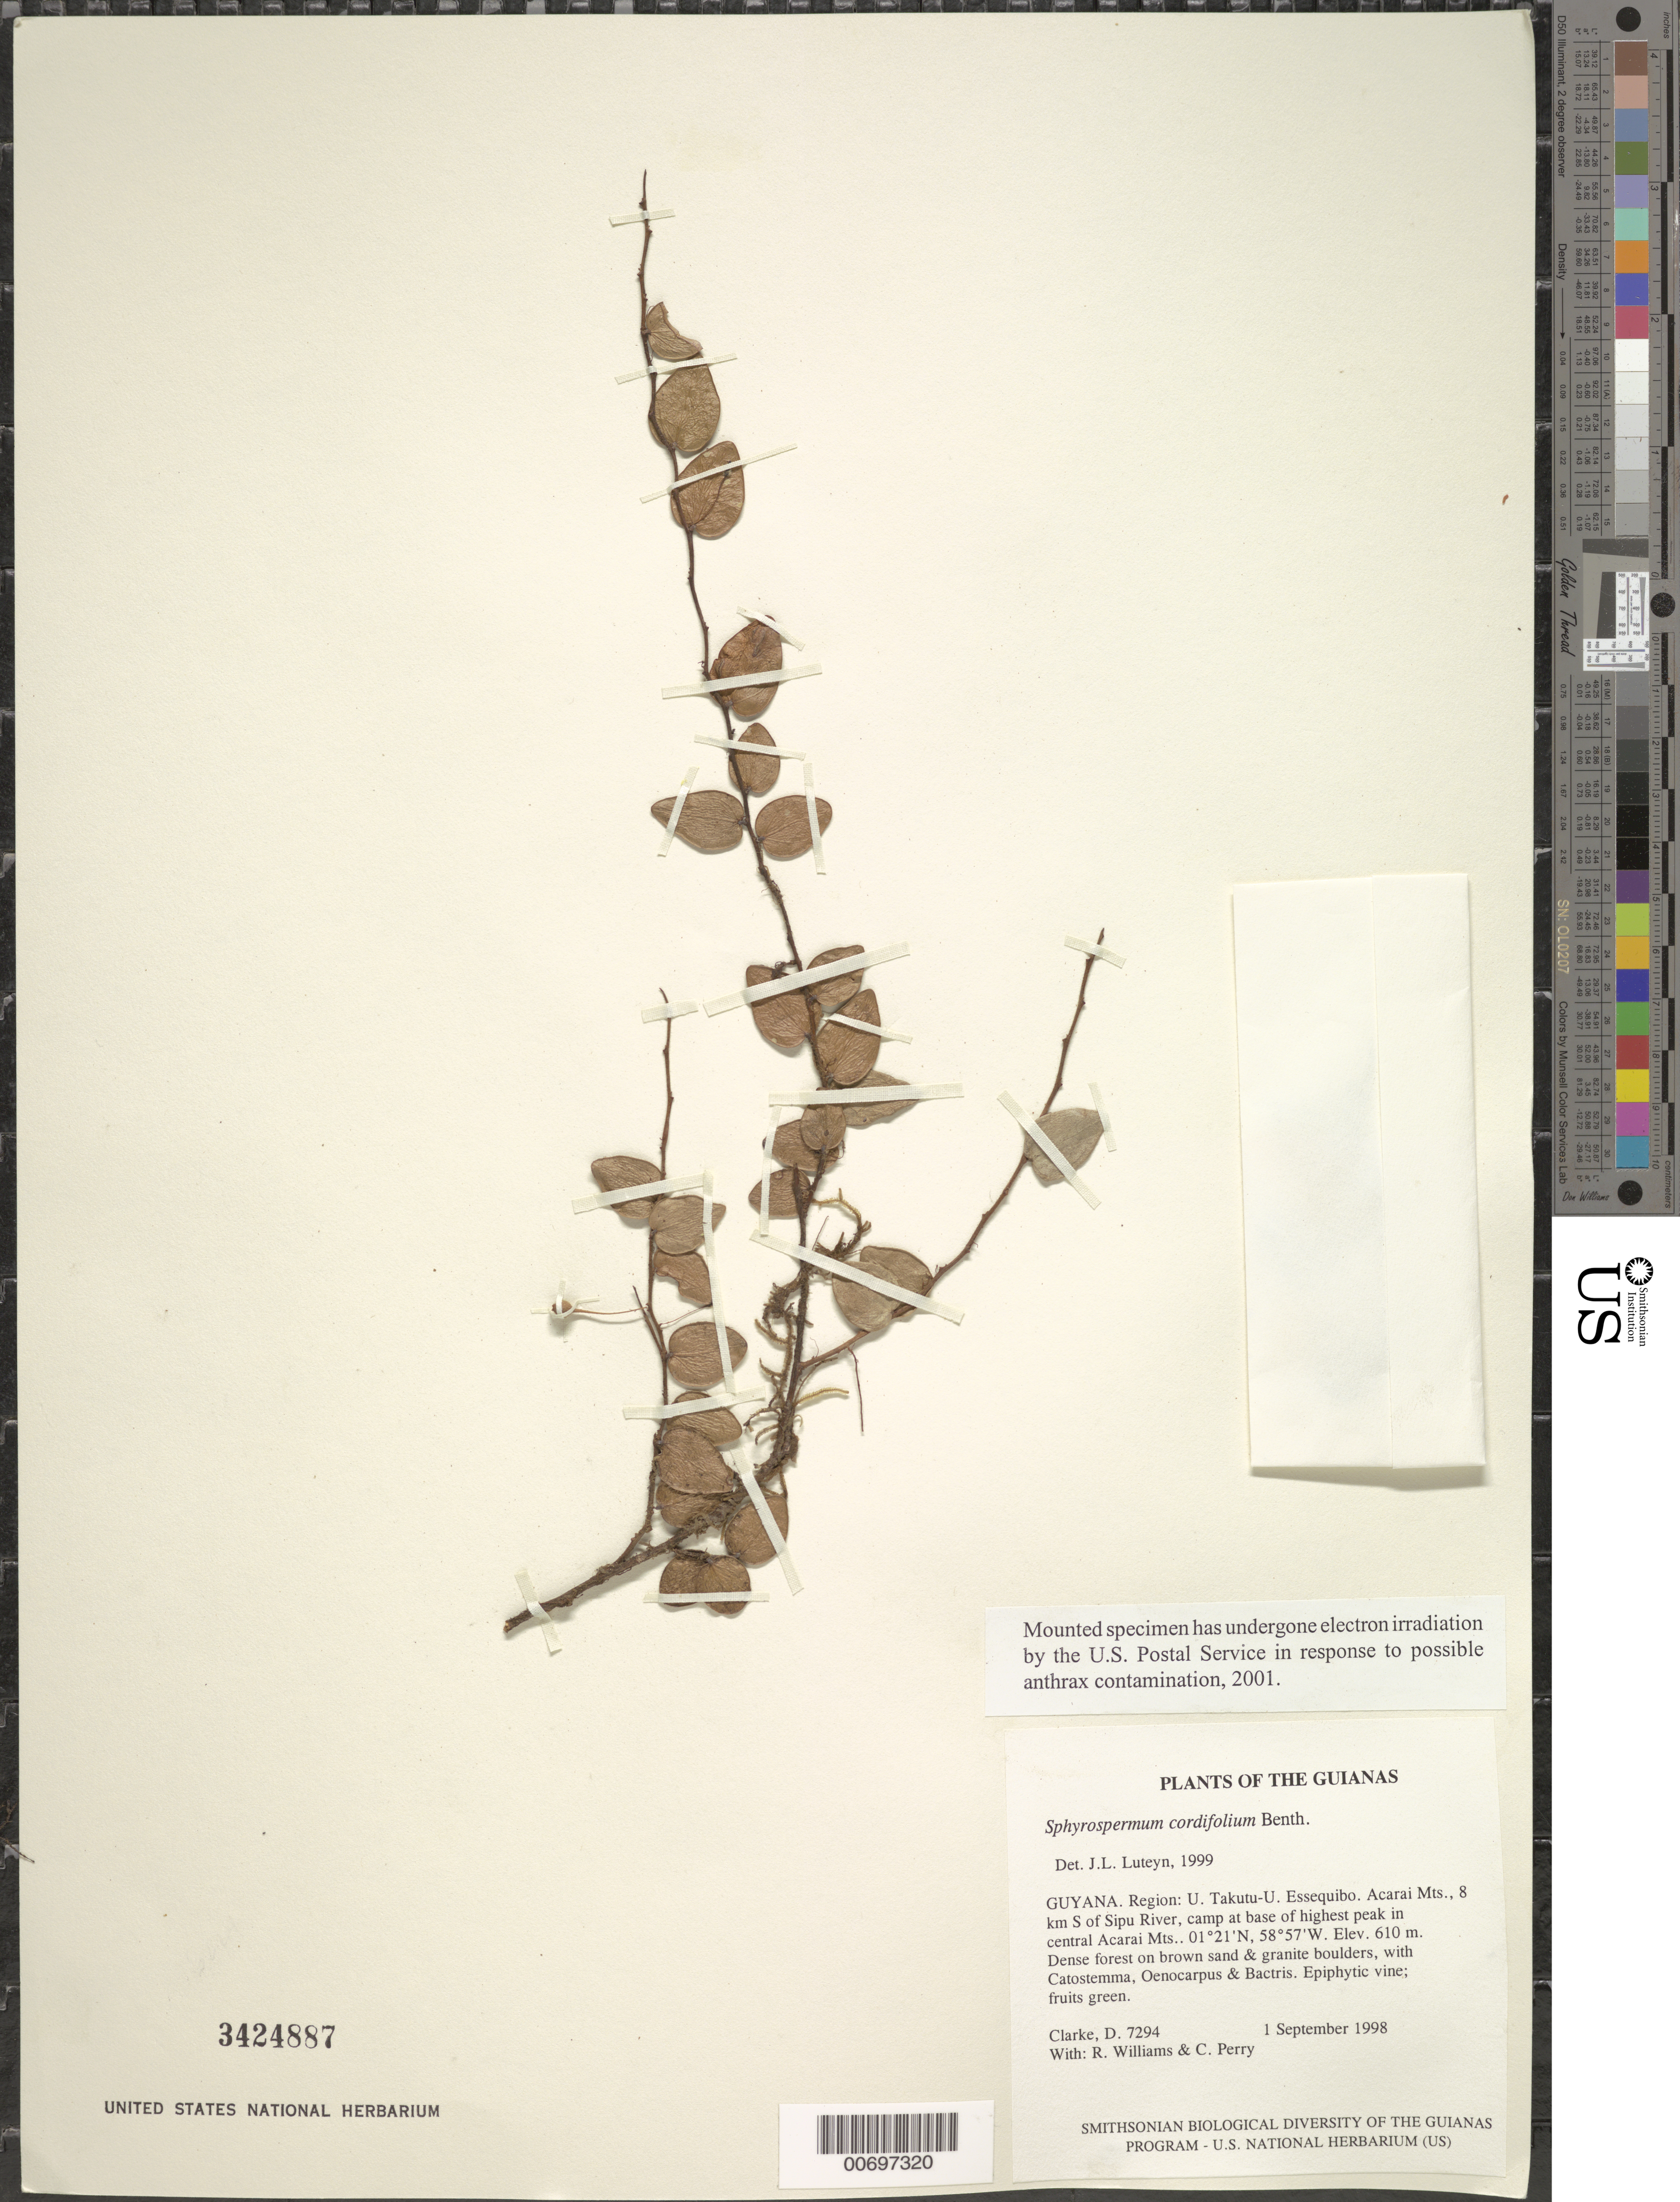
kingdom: Plantae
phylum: Tracheophyta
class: Magnoliopsida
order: Ericales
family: Ericaceae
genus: Sphyrospermum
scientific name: Sphyrospermum cordifolium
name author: Benth.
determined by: Luteyn, J. L.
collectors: H. D. Clarke, R. Williams & C. Perry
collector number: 7294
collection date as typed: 1 September 1998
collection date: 1998-09-01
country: Guyana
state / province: U. Takutu-U. Essequibo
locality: Acarai Mts., 10 km S of Sipu River, summit of highest peak in central Acarai Mts.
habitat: Dense forest on brown sand & granite boulders, with Catostemma, Oenocarpus & Bactris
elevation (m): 1100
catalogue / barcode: US 3424887